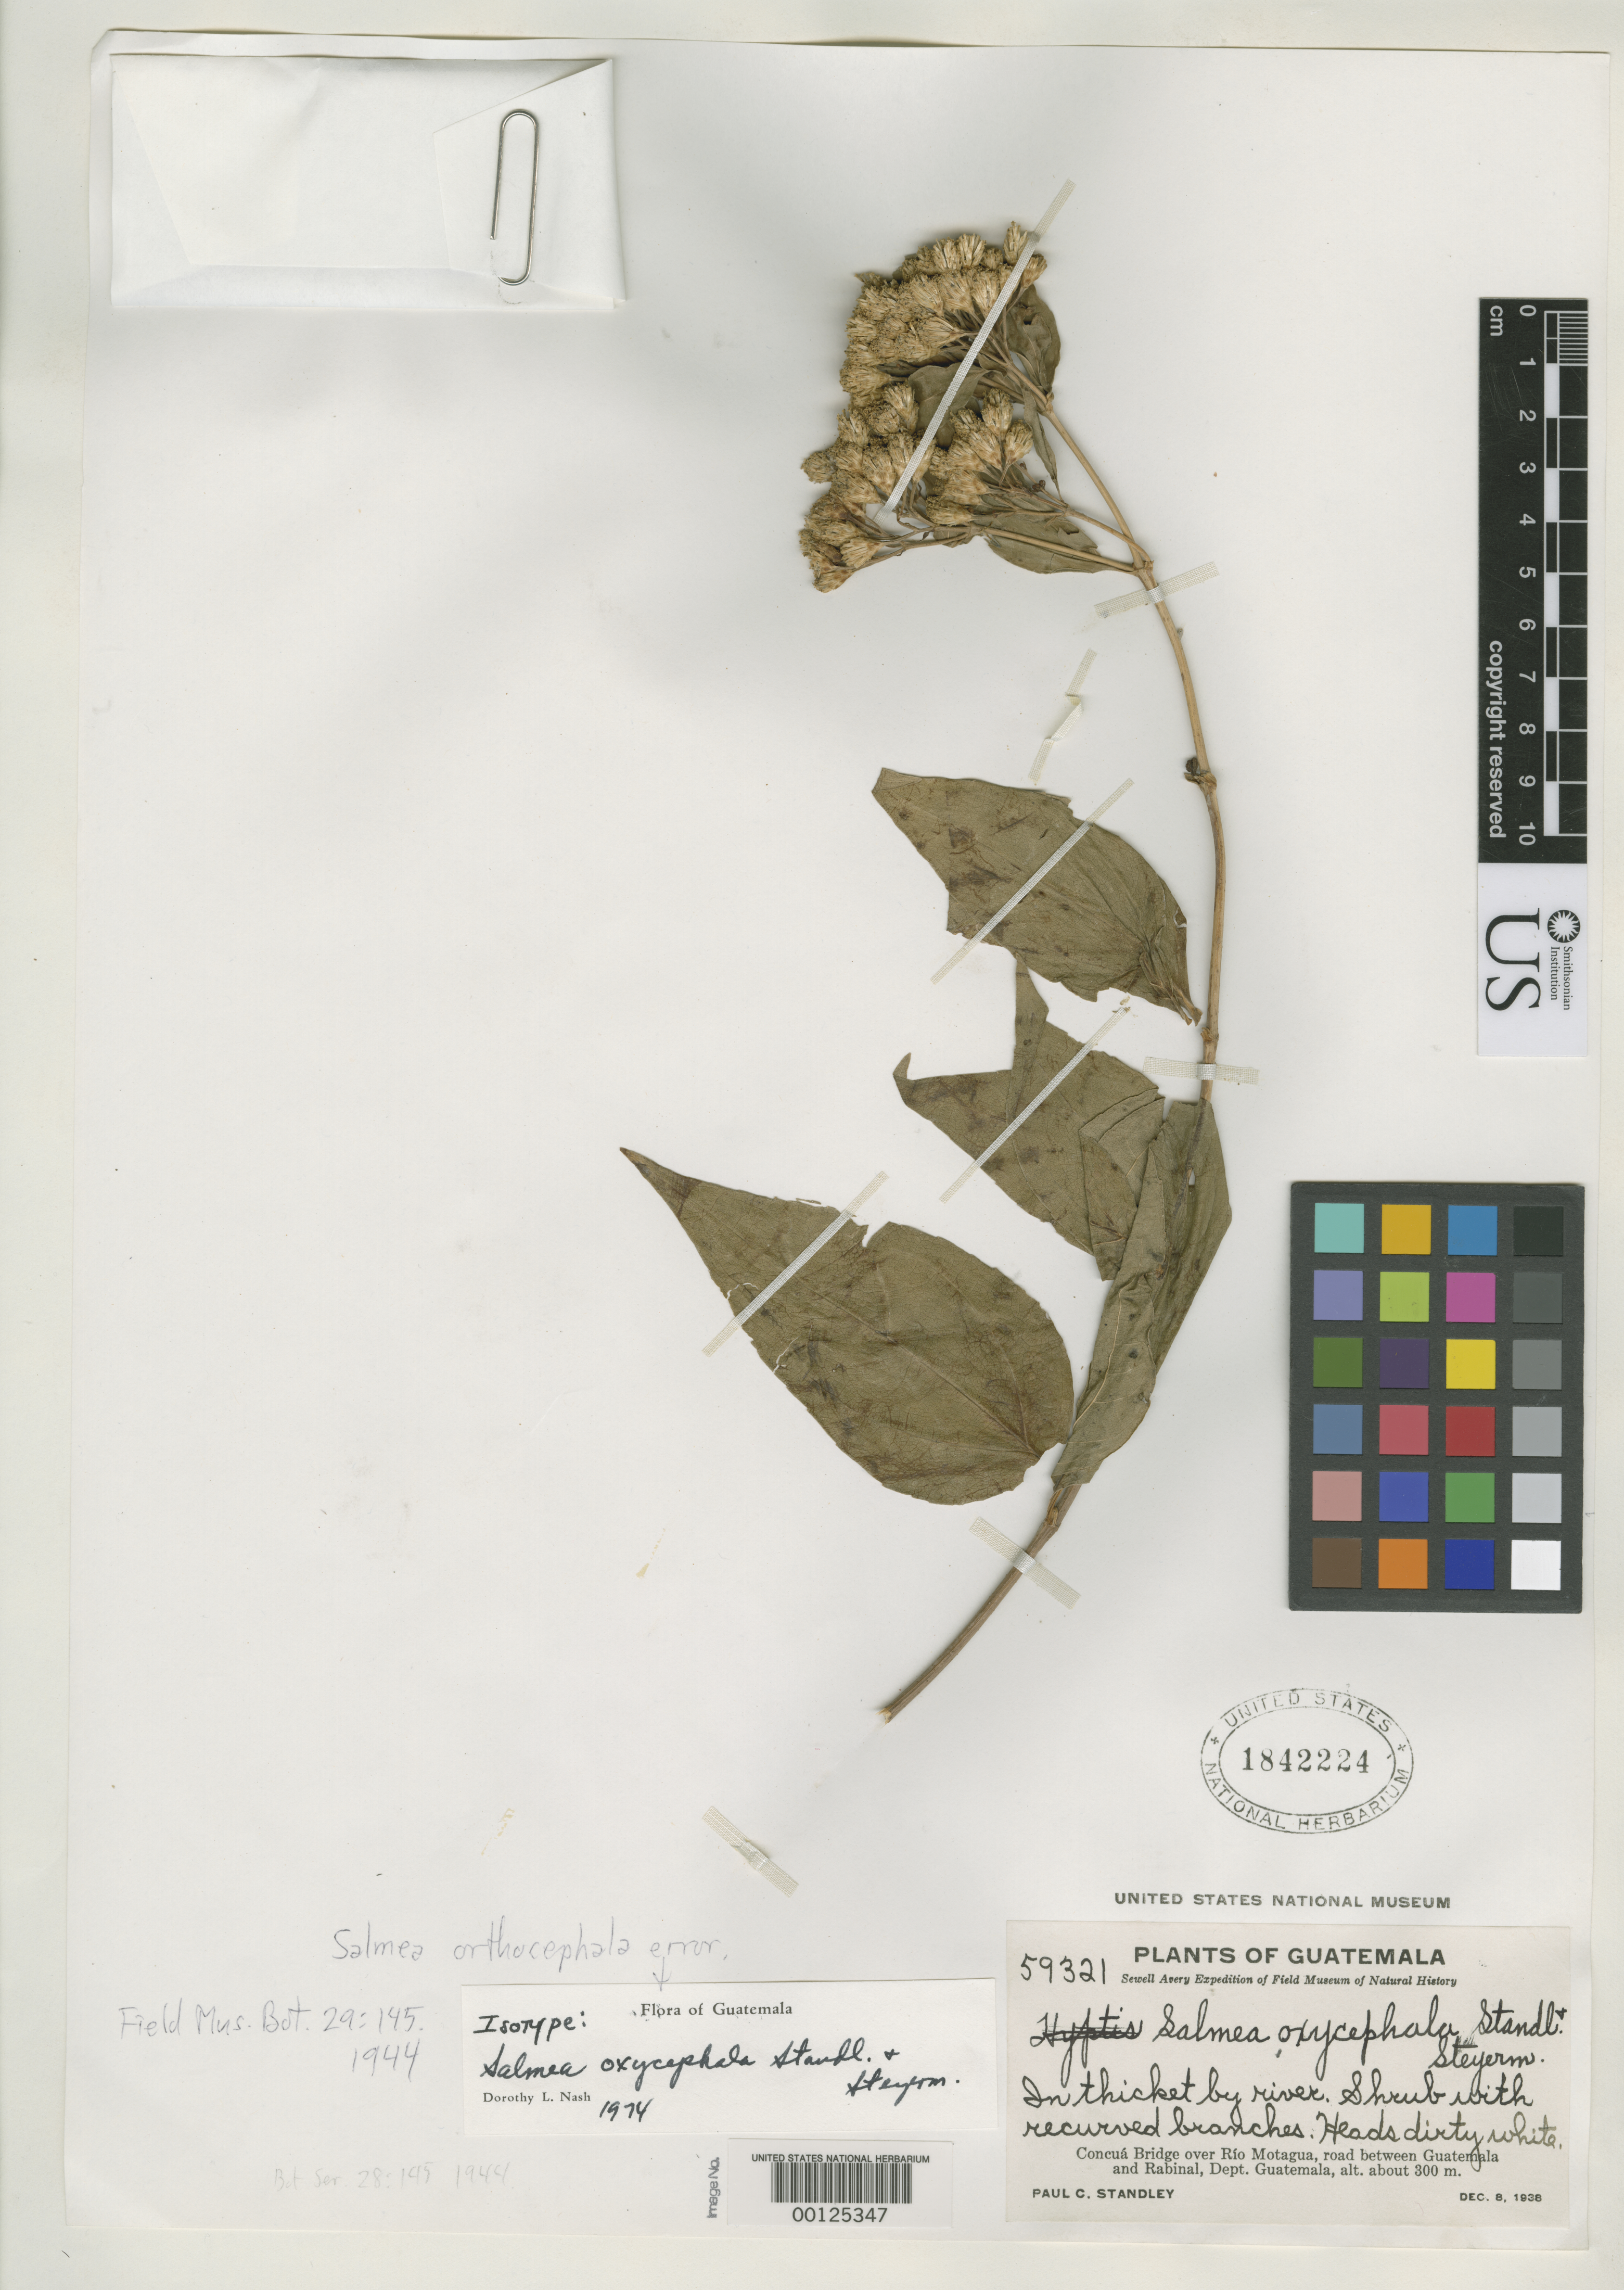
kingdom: Plantae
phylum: Tracheophyta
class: Magnoliopsida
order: Asterales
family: Asteraceae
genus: Salmea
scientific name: Salmea orthocephala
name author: Standl. & Steyerm.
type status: Isotype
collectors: P. C. Standley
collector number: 59321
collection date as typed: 08 Dec 1938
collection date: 1938-12-08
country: Guatemala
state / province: Guatemala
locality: Between Guatemala and Rabinal, Concua bridge over Rio Motagua.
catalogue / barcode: US 1842224